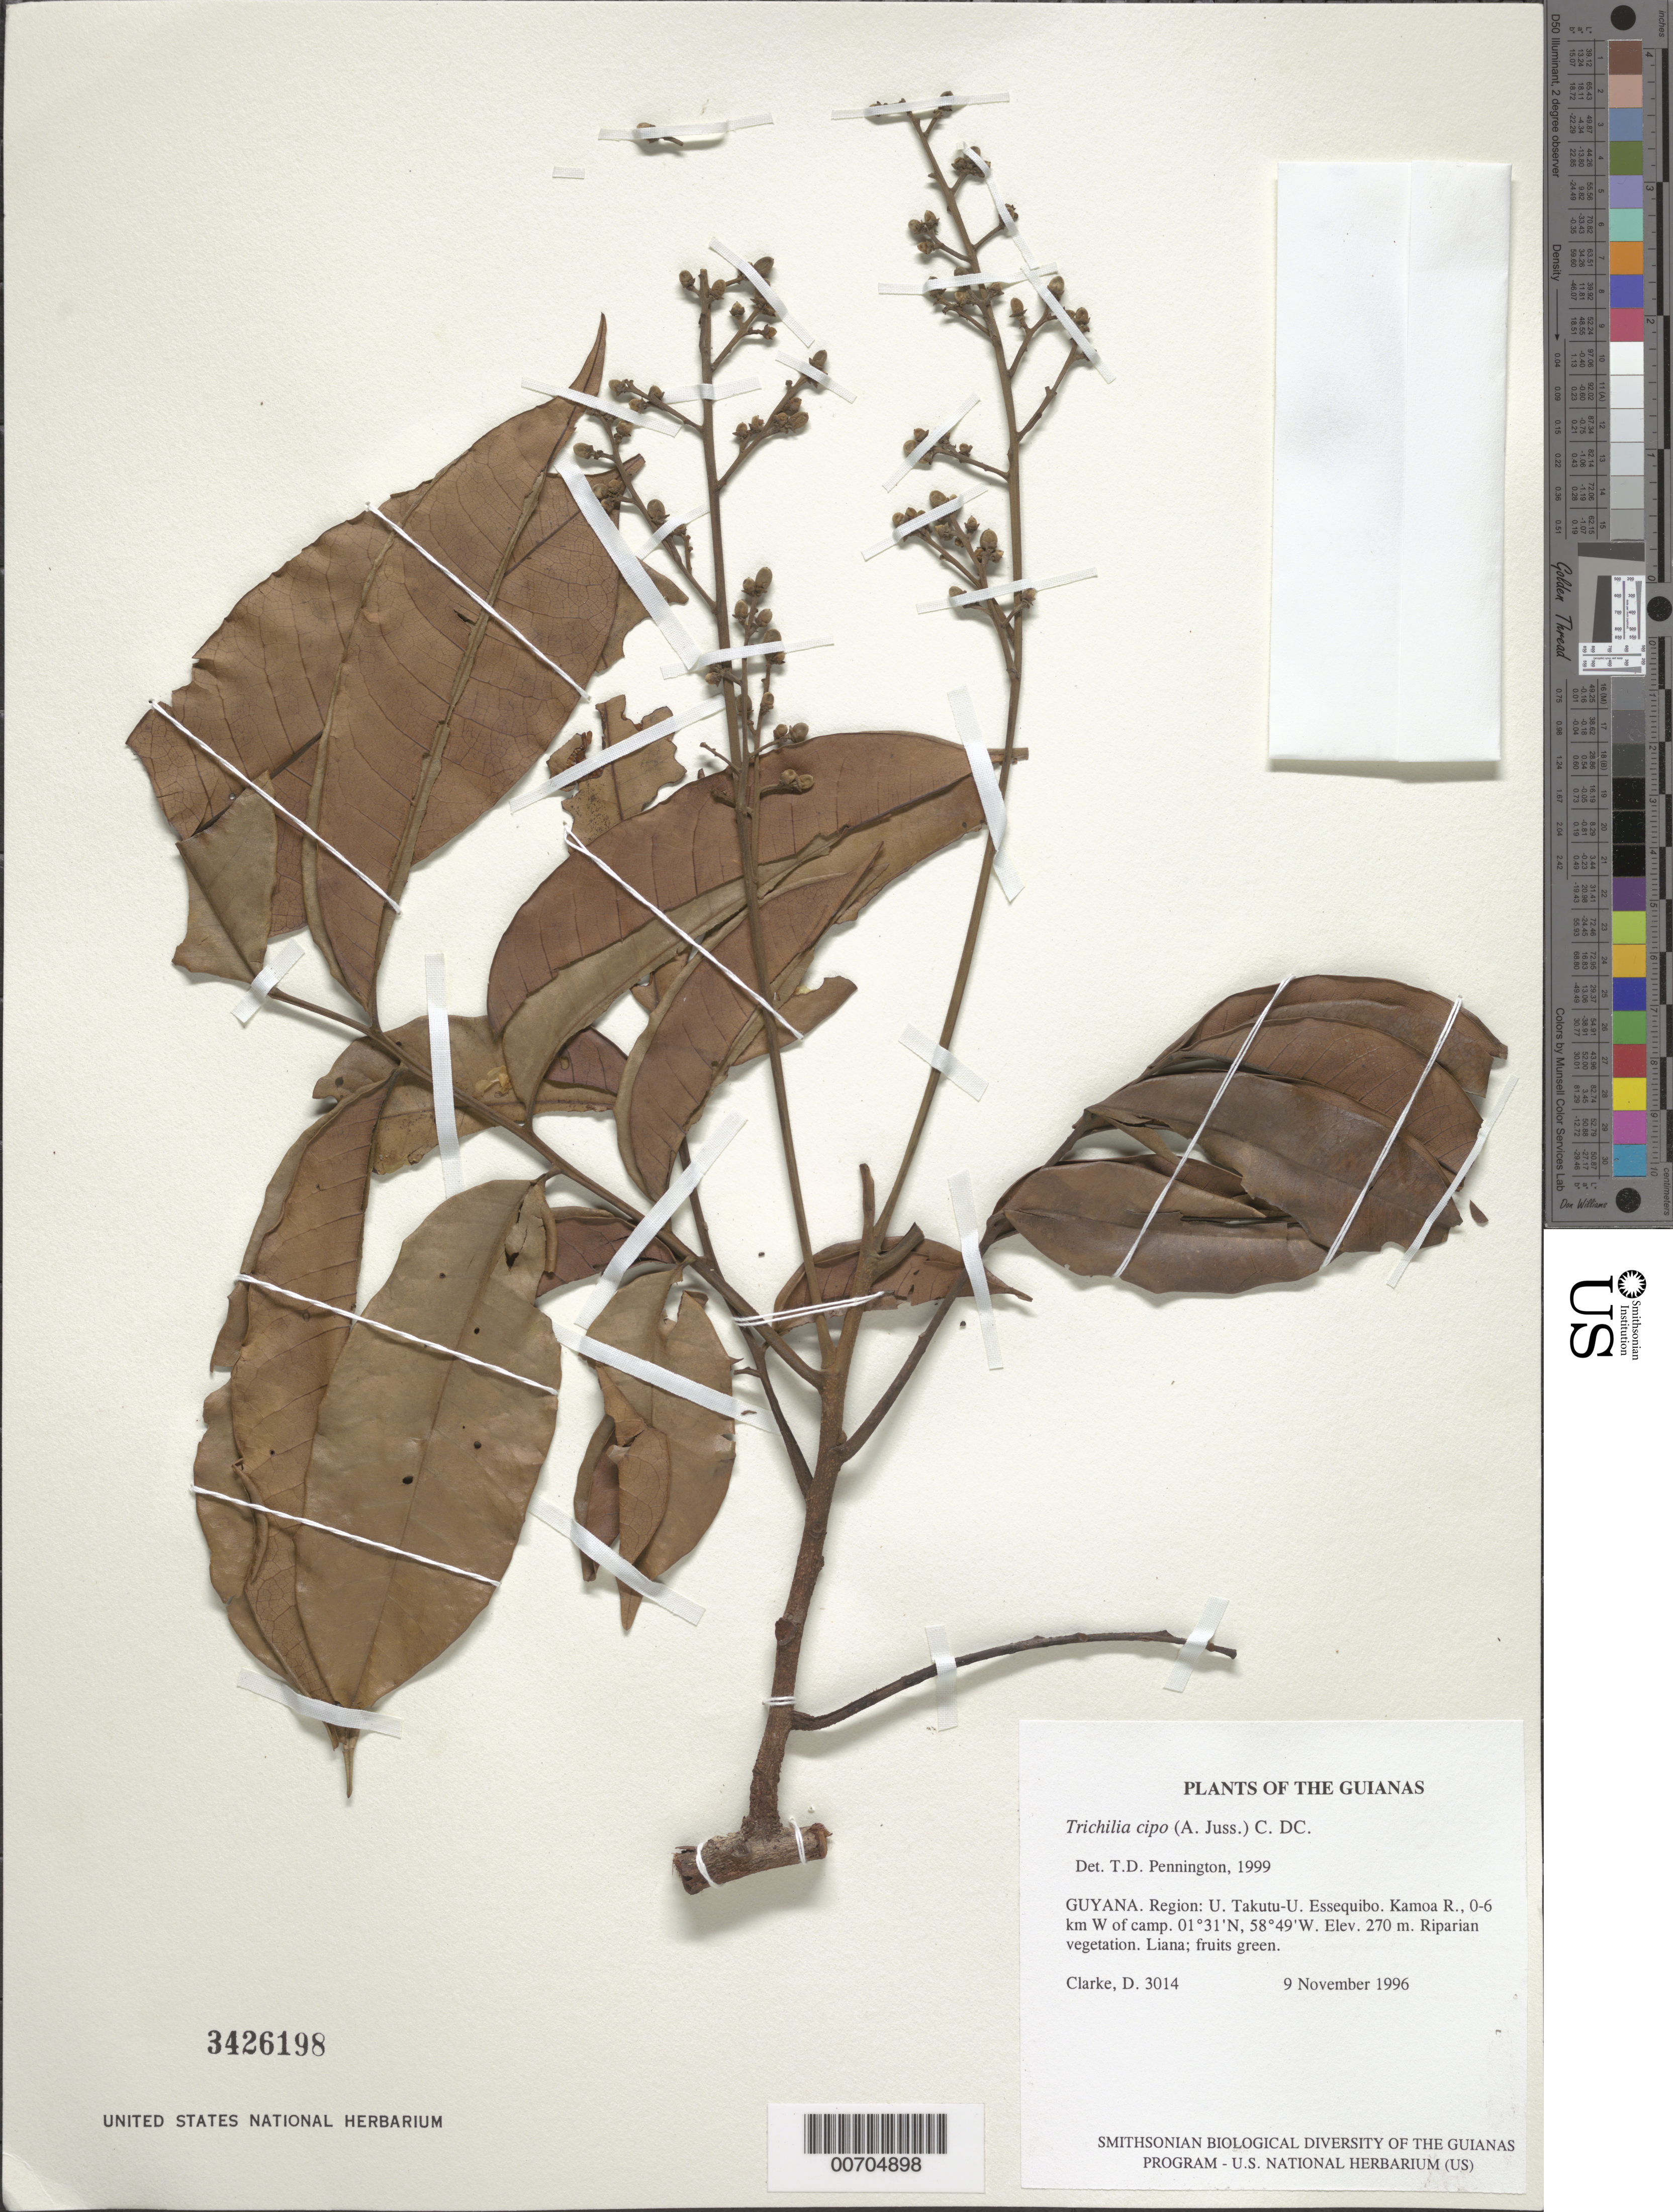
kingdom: Plantae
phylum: Tracheophyta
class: Magnoliopsida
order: Sapindales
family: Meliaceae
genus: Trichilia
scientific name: Trichilia cipo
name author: (A. Juss.) C. DC.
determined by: Pennington, T. D., (K)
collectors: H. D. Clarke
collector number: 3014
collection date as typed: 9 November 1996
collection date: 1996-11-09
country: Guyana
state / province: U. Takutu-U. Essequibo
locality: Kamoa R., 0-6 km W of camp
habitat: Riparian vegetation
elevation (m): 270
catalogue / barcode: US 3426198